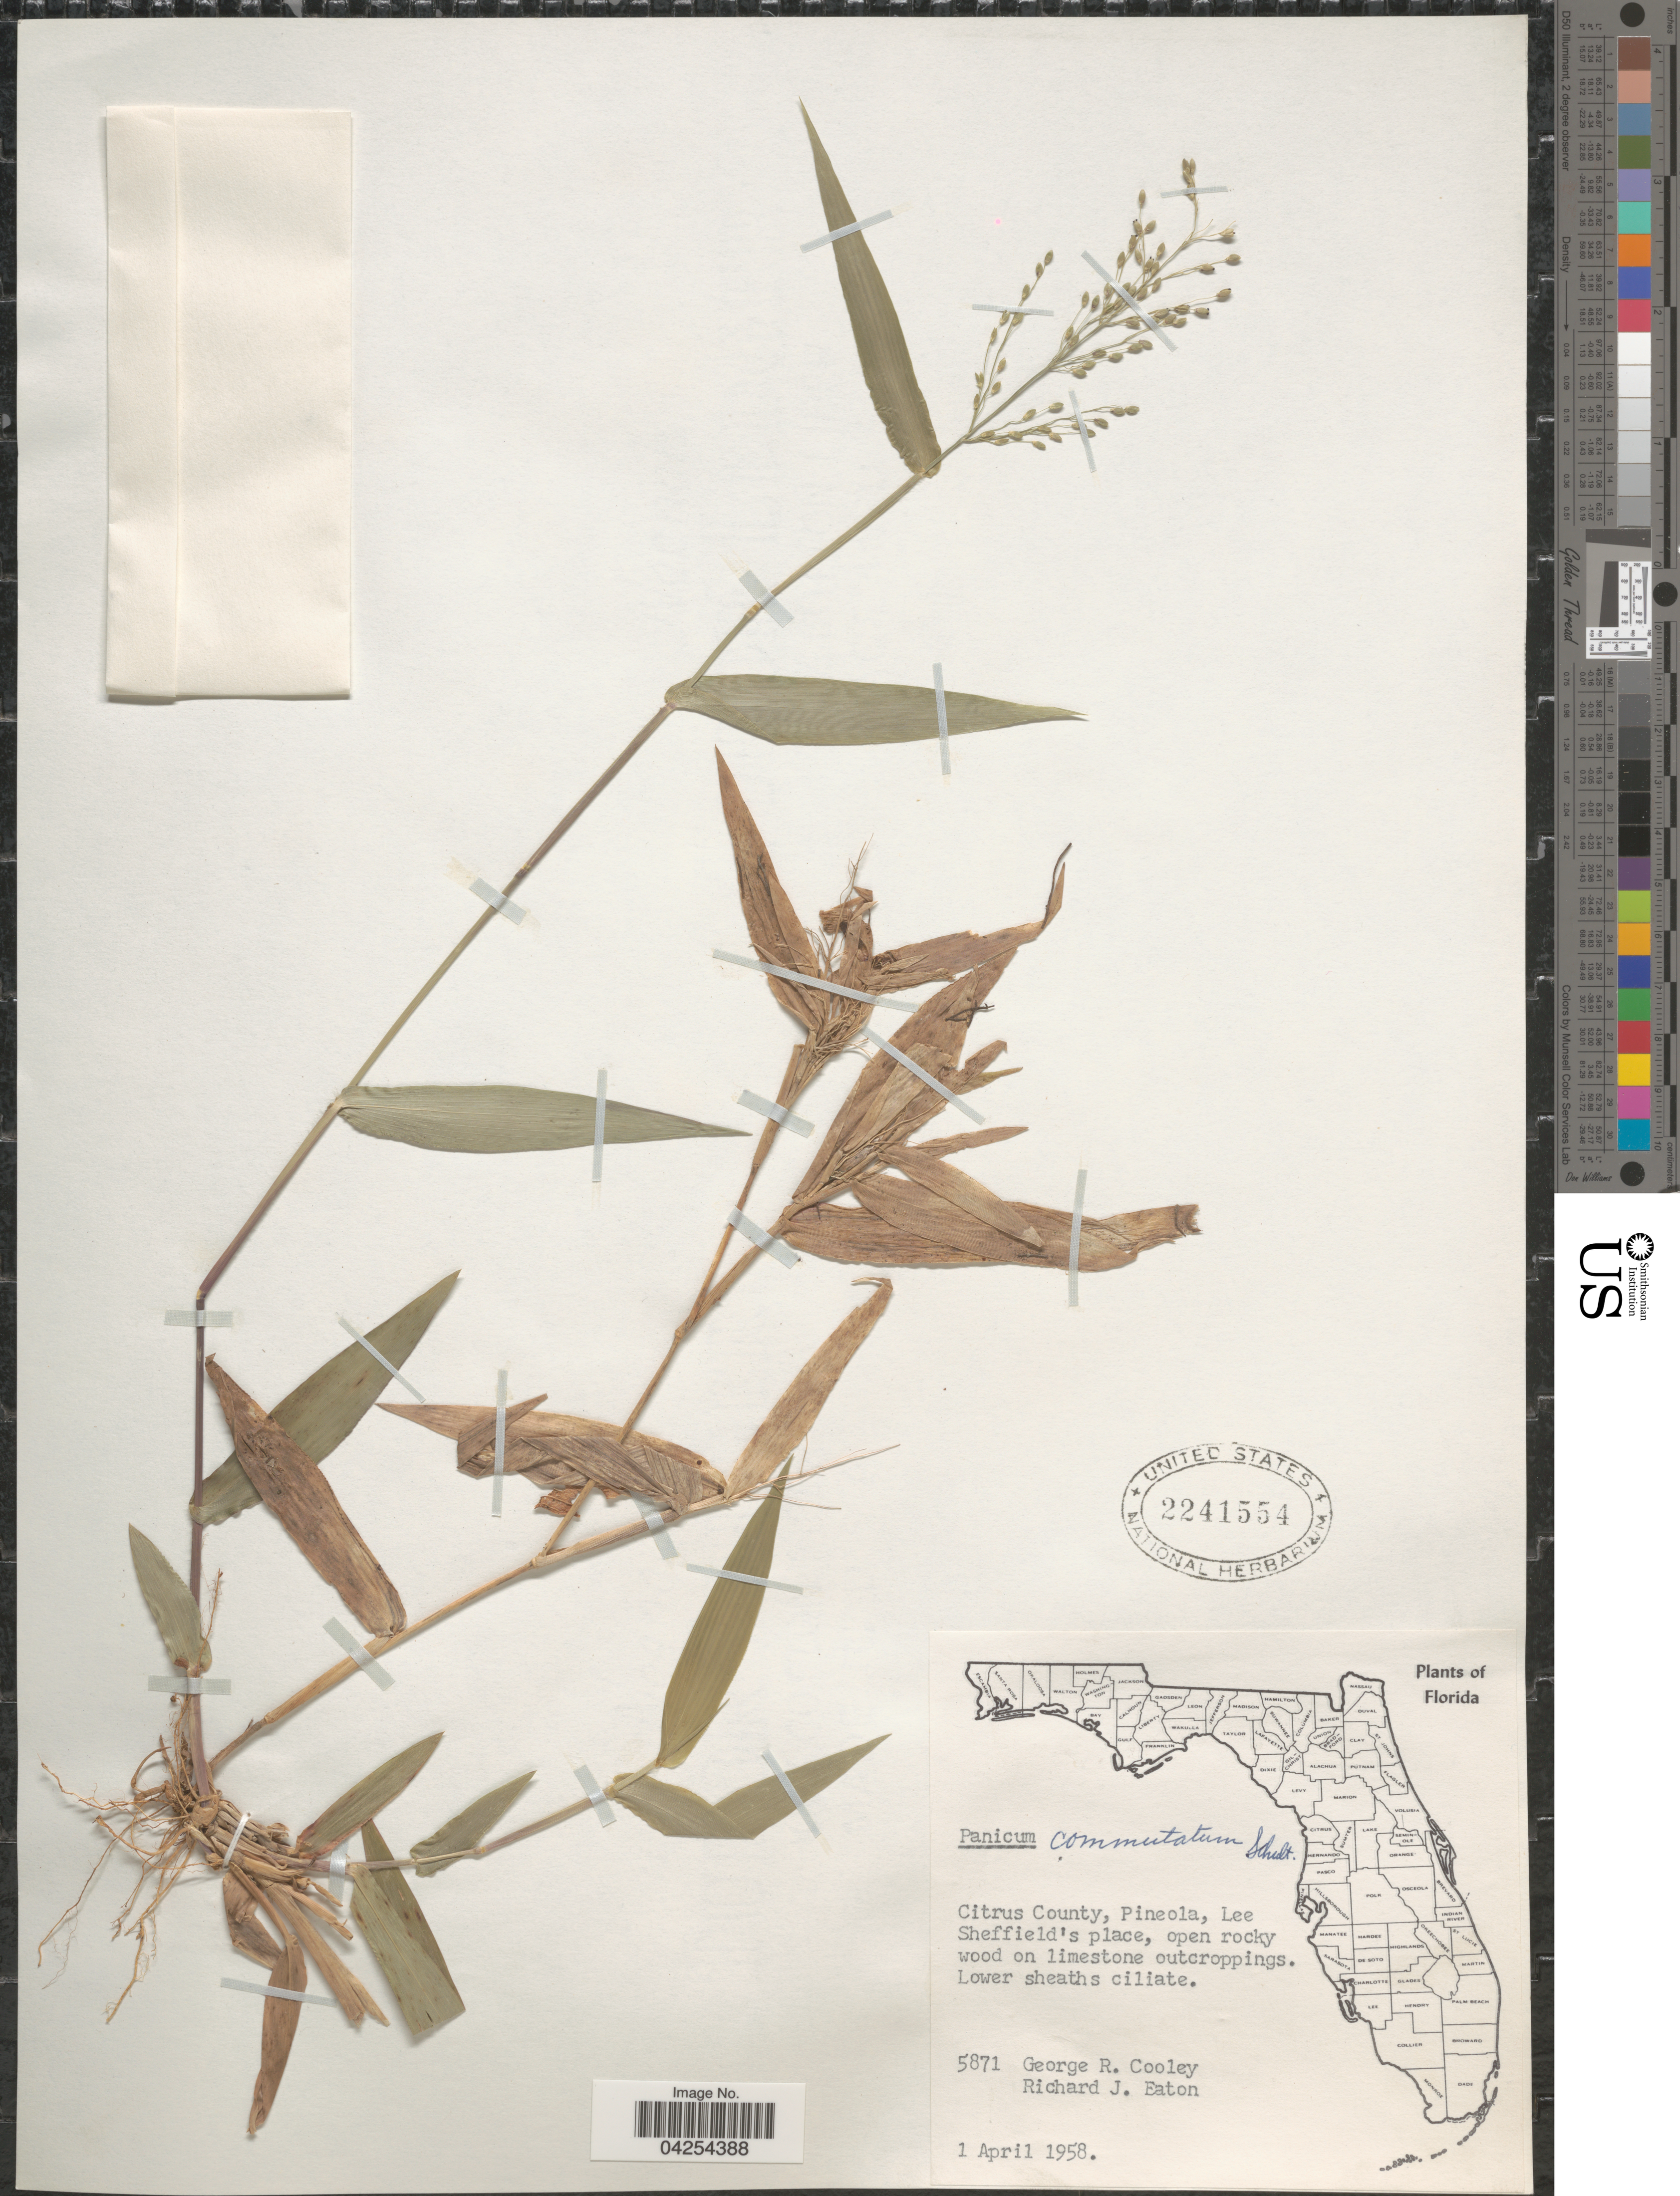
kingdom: Plantae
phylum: Tracheophyta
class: Liliopsida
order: Poales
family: Poaceae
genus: Dichanthelium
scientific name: Dichanthelium commutatum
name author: (Schult.) Gould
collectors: G. R. Cooley & R. J. Eaton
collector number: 5871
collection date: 1958-04-01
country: United States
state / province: Florida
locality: Citrus County, Pineola, Lee Sheffield's place, open rocky wood on limestone outcroppings.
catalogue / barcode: US 2241554